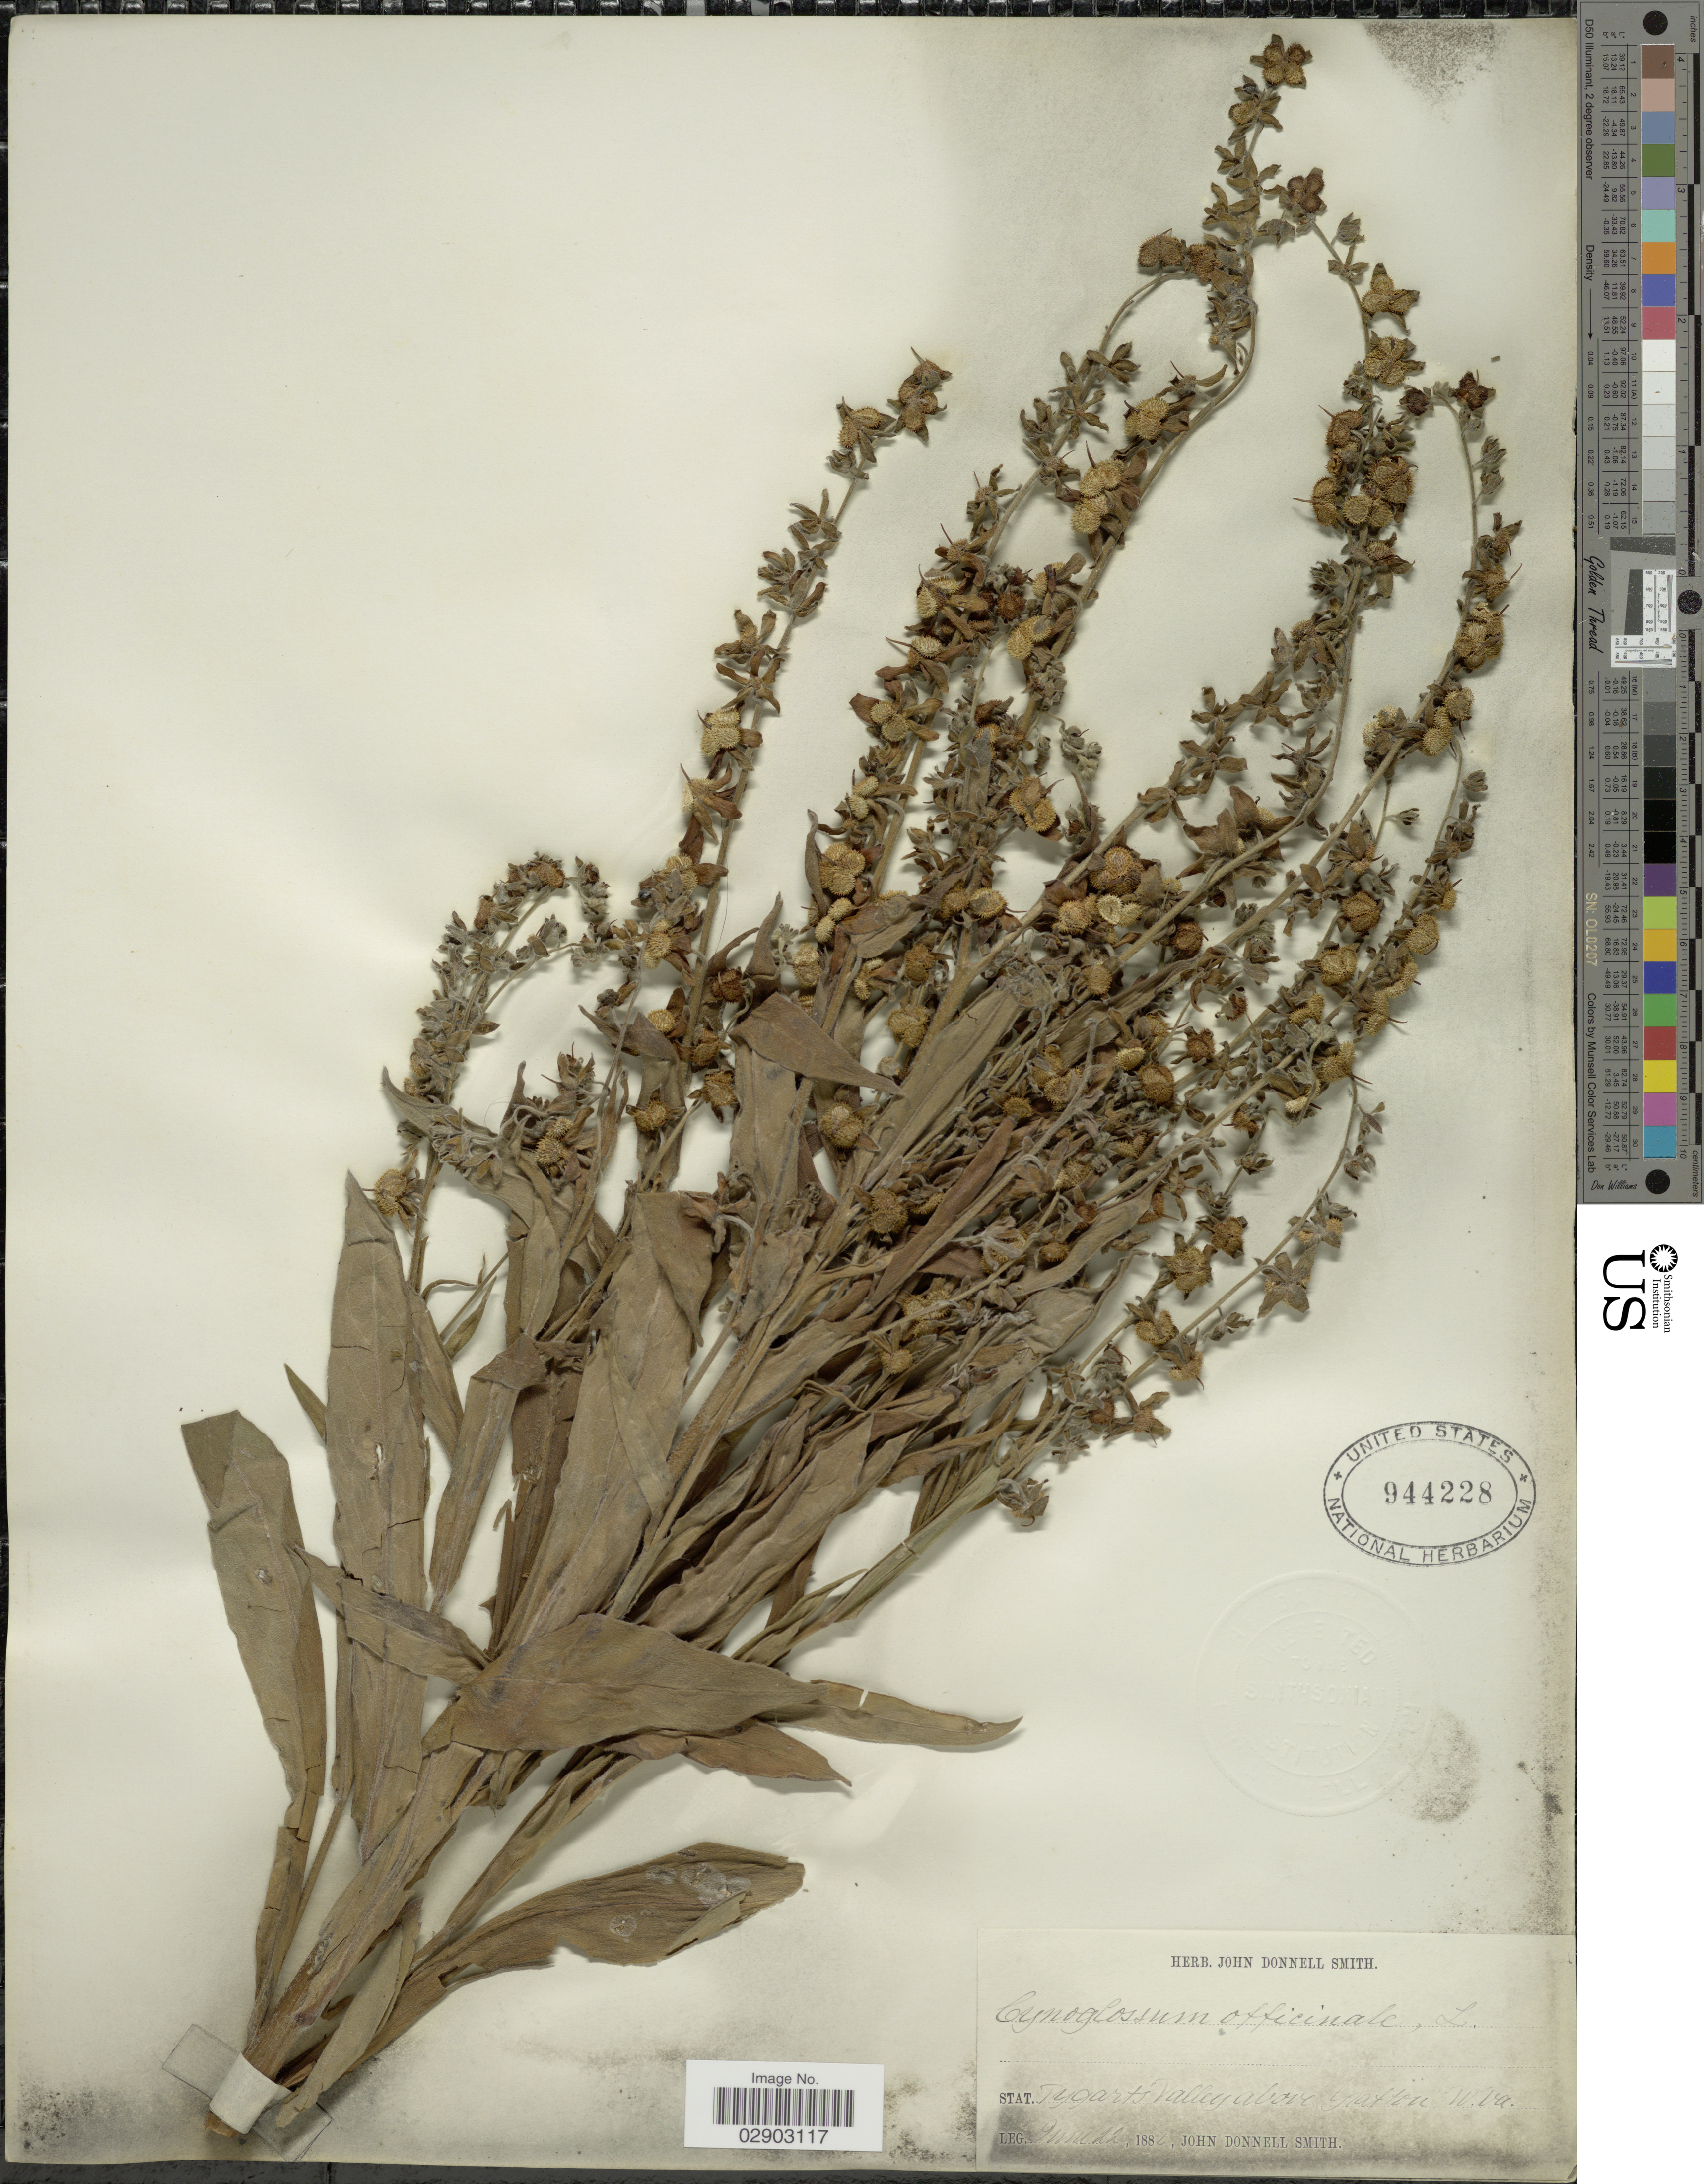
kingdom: Plantae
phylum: Tracheophyta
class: Magnoliopsida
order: Boraginales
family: Boraginaceae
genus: Cynoglossum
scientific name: Cynoglossum officinale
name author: L.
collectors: J. Donnell Smith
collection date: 1884-06-22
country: United States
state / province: West Virginia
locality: Stat. Tygart's Valley above Gratton. W.Va.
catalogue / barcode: US 944228